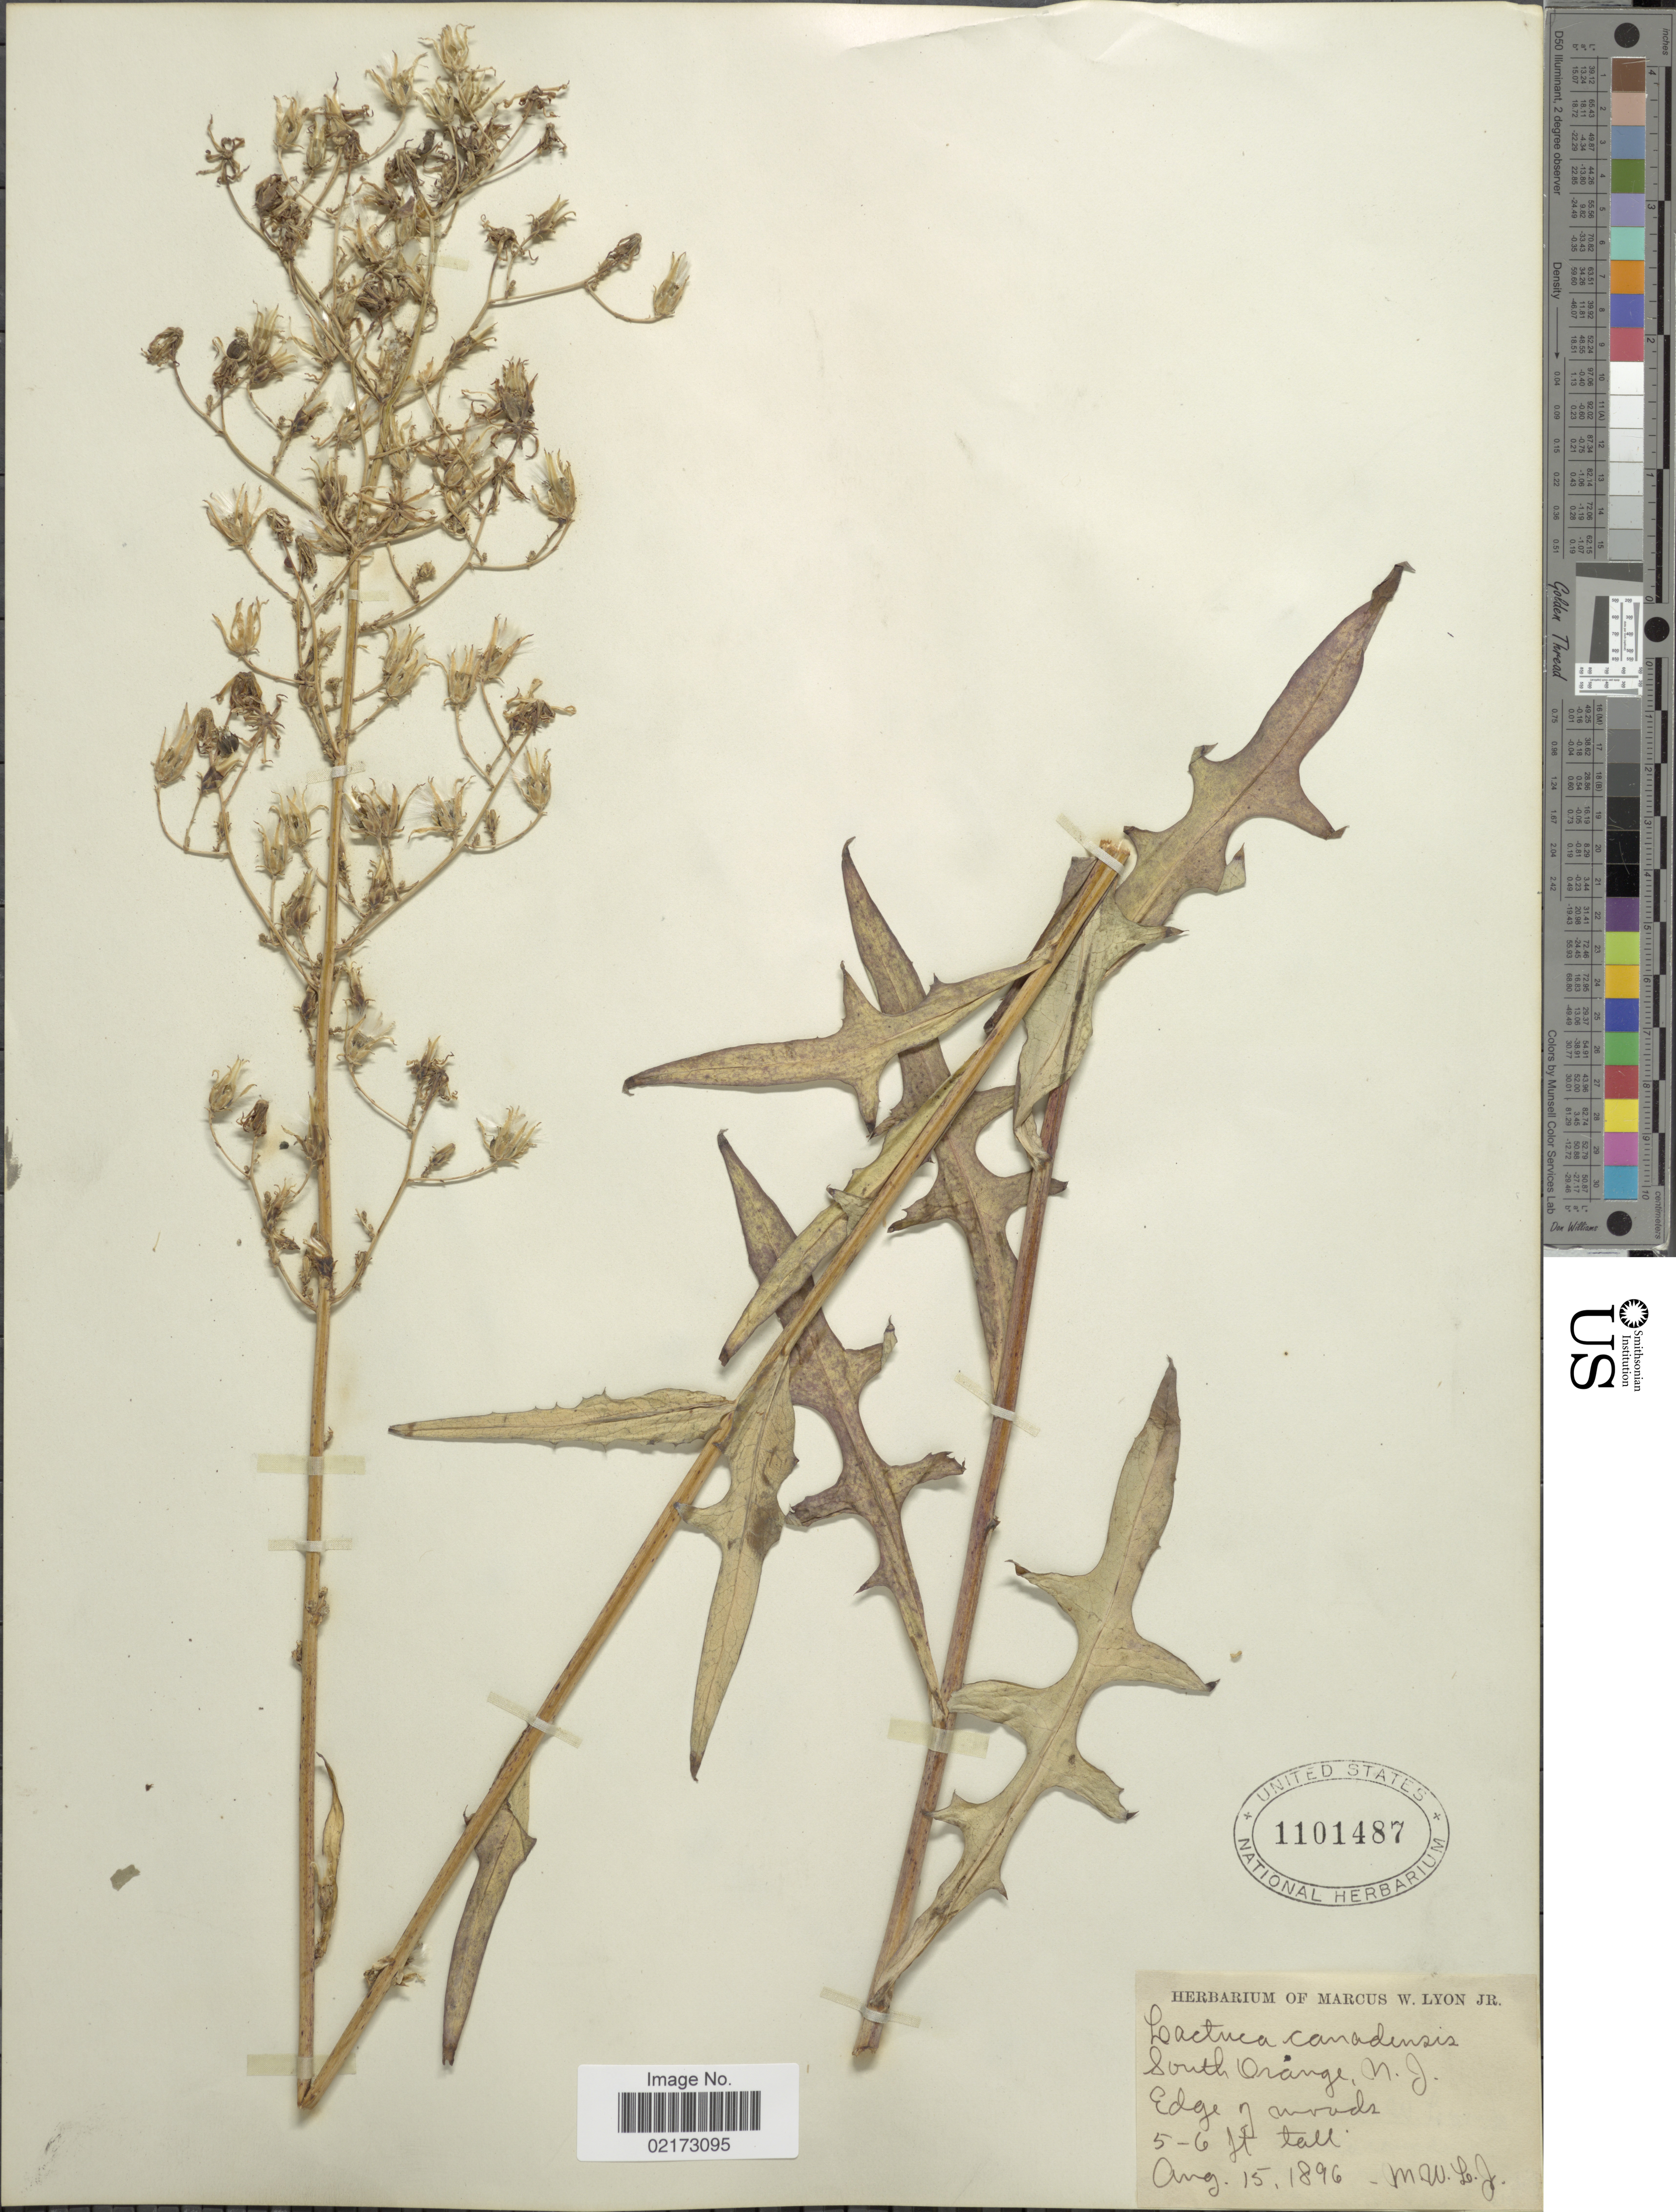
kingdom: Plantae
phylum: Tracheophyta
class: Magnoliopsida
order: Asterales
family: Asteraceae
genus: Lactuca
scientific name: Lactuca canadensis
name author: L.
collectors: M. Lyon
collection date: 1896-08-15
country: United States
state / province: New Jersey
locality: South Orange, N. J.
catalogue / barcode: US 1101487